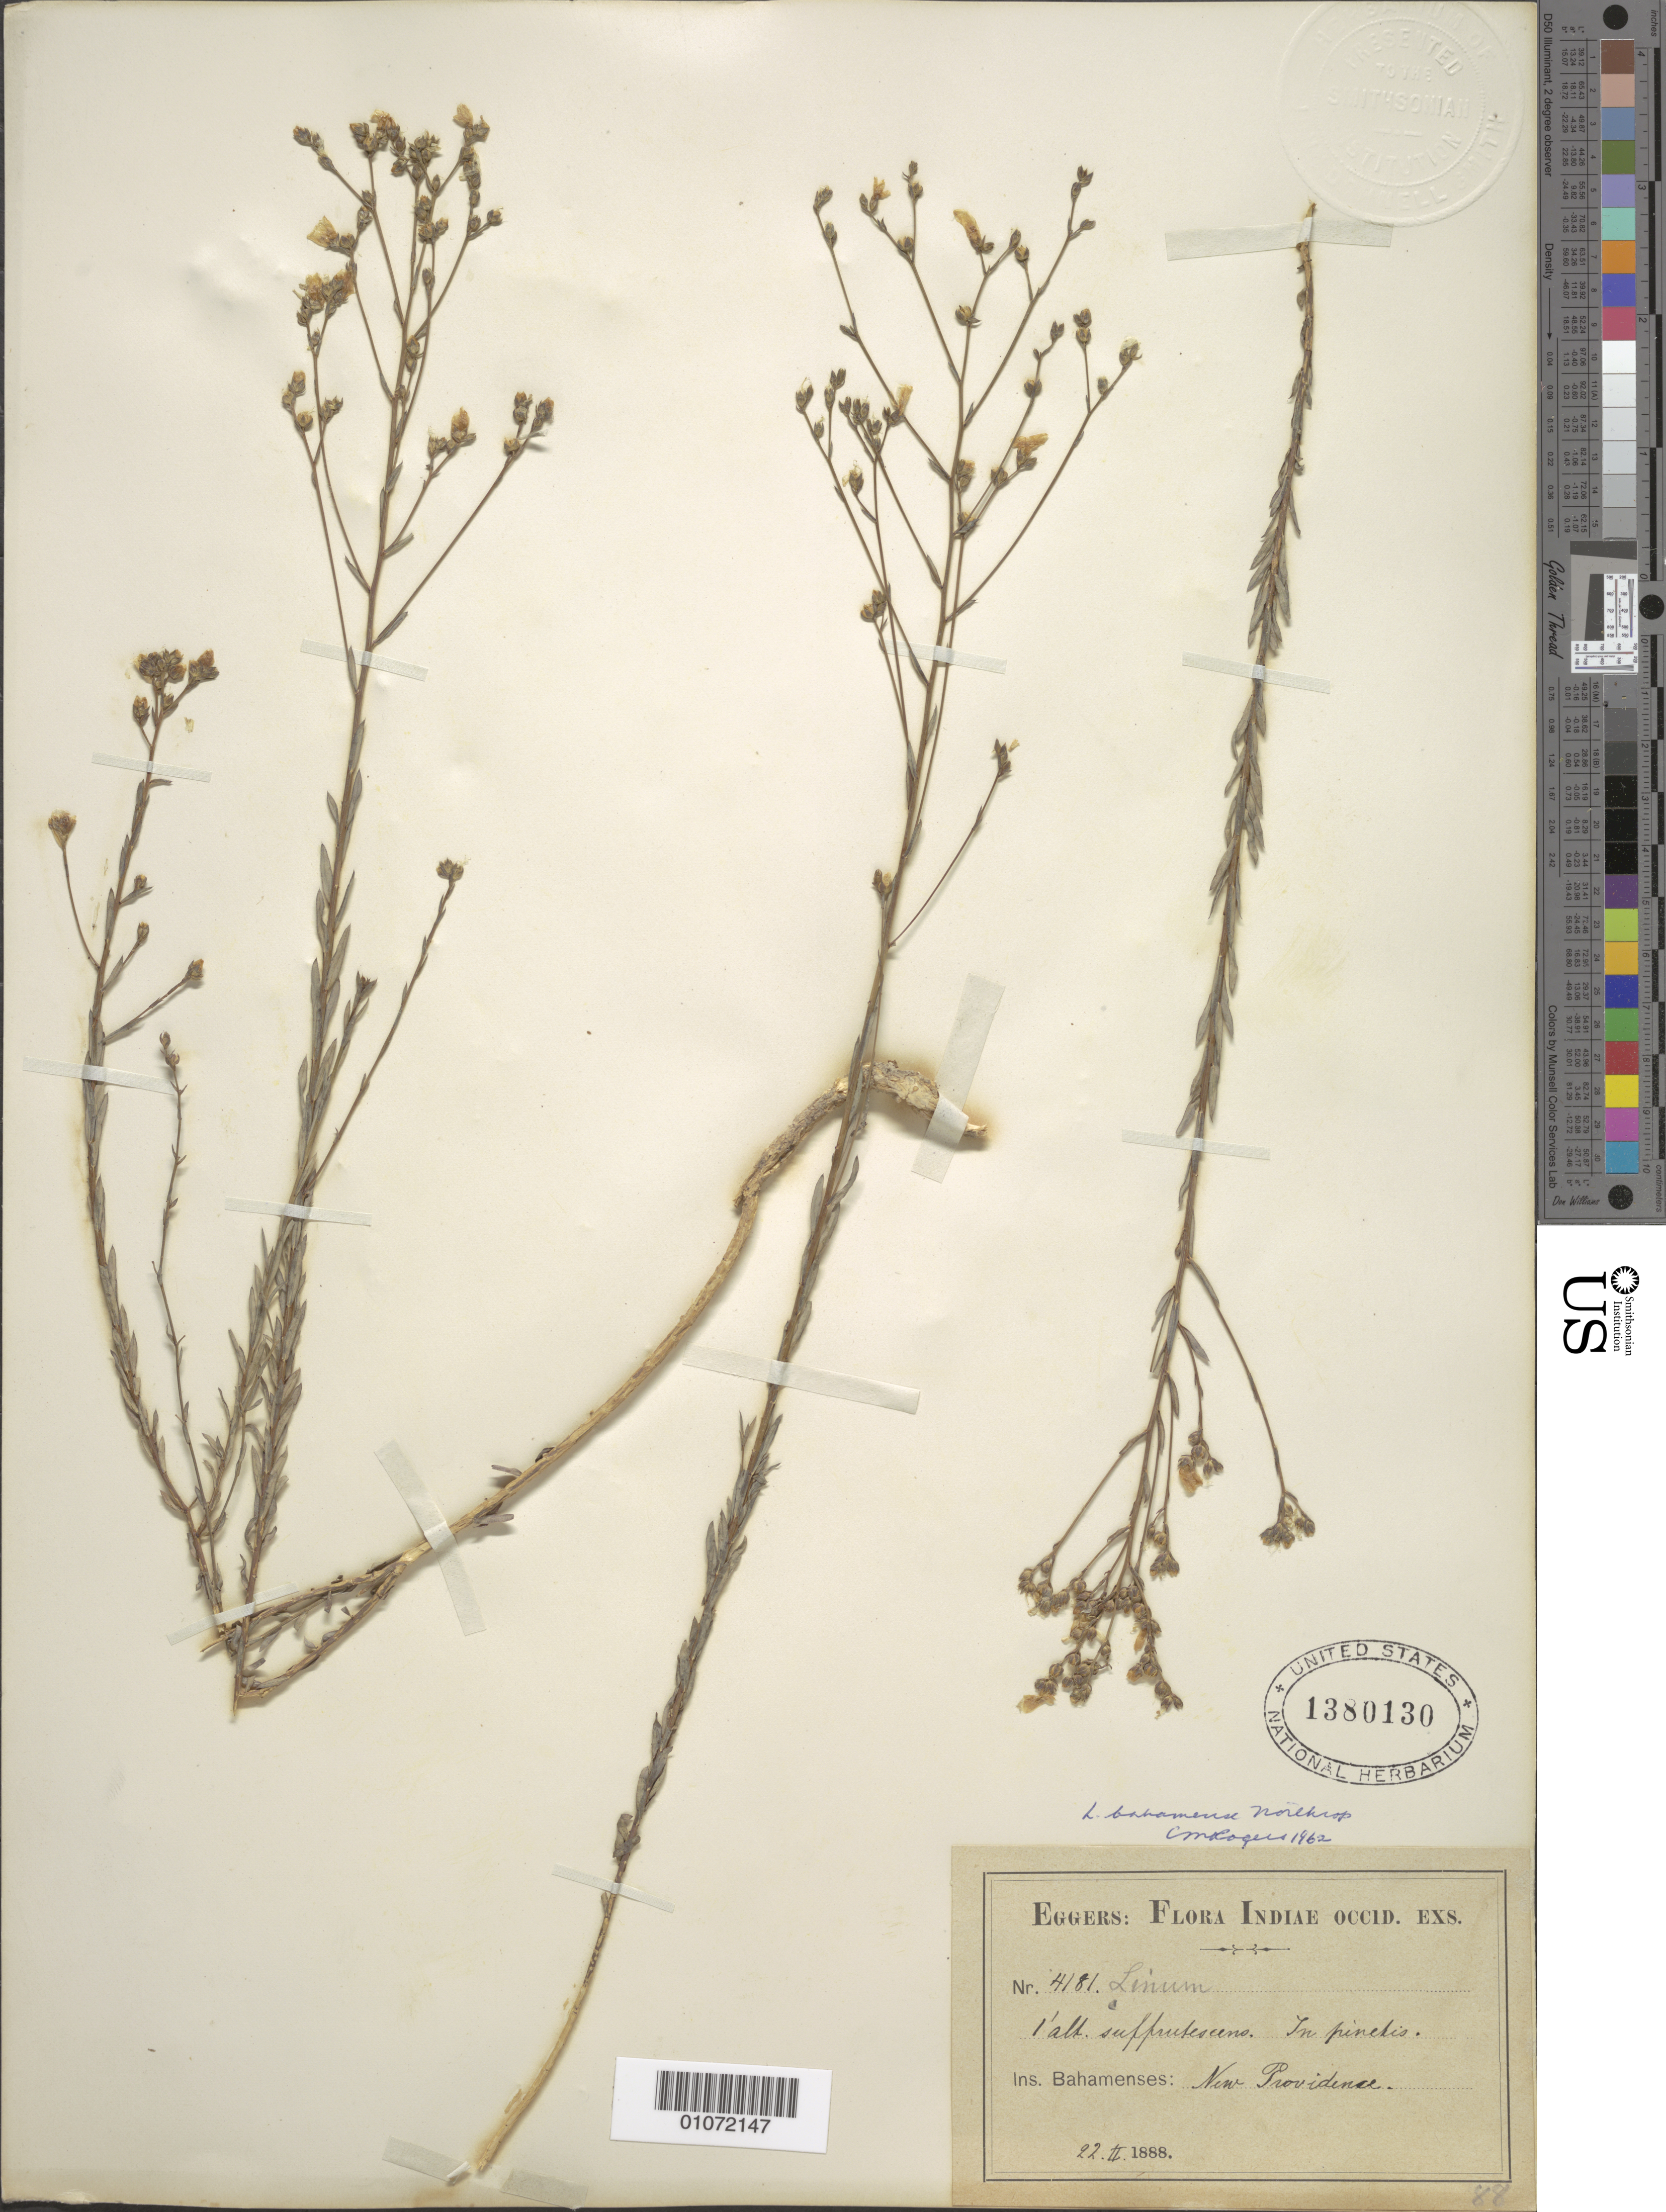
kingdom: Plantae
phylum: Tracheophyta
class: Magnoliopsida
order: Malpighiales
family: Linaceae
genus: Linum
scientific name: Linum bahamense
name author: Northr.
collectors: H. F. A. von Eggers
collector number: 4181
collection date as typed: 22 Feb 1888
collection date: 1888-02-22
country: Bahamas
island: New Providence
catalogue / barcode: US 1380130